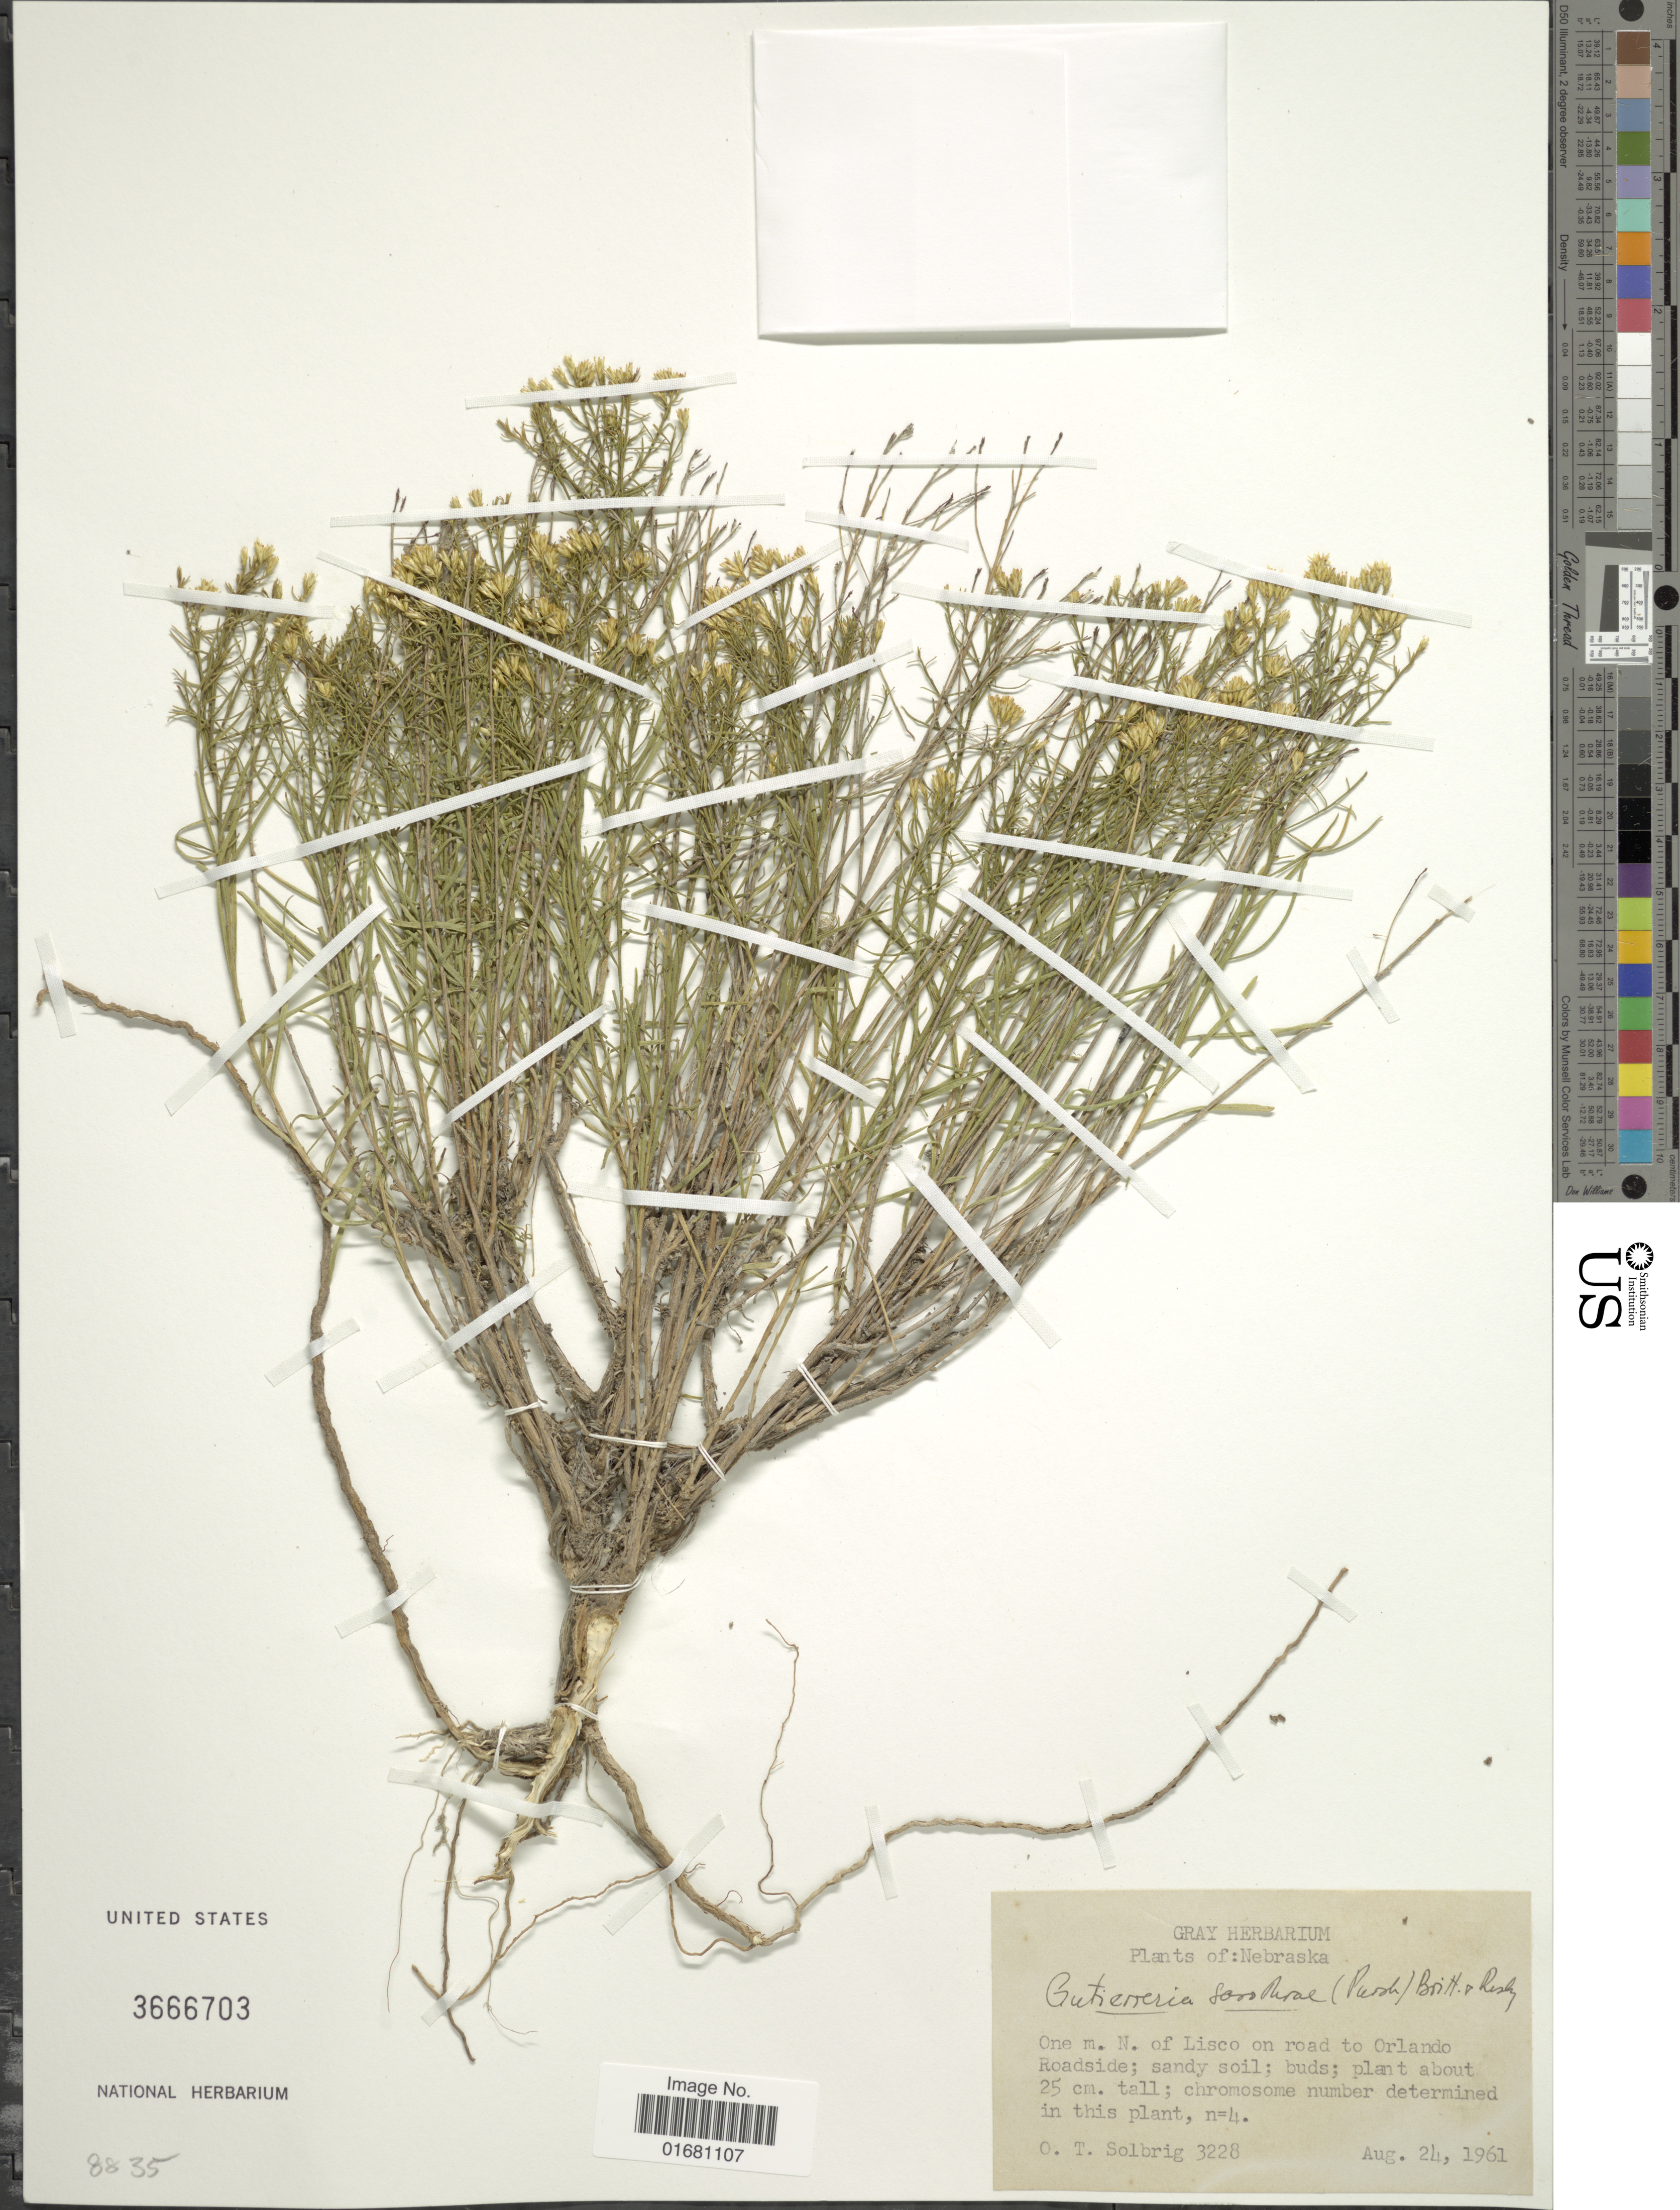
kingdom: Plantae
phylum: Tracheophyta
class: Magnoliopsida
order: Asterales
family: Asteraceae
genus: Gutierrezia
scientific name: Gutierrezia sarothrae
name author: (Pursh) Britton & Rusby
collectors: O. T. Solbrig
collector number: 3228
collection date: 1961-08-24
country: United States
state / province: Nebraska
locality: One m. N. of Lisco on road to Orlando Roadside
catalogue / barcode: US 3666703